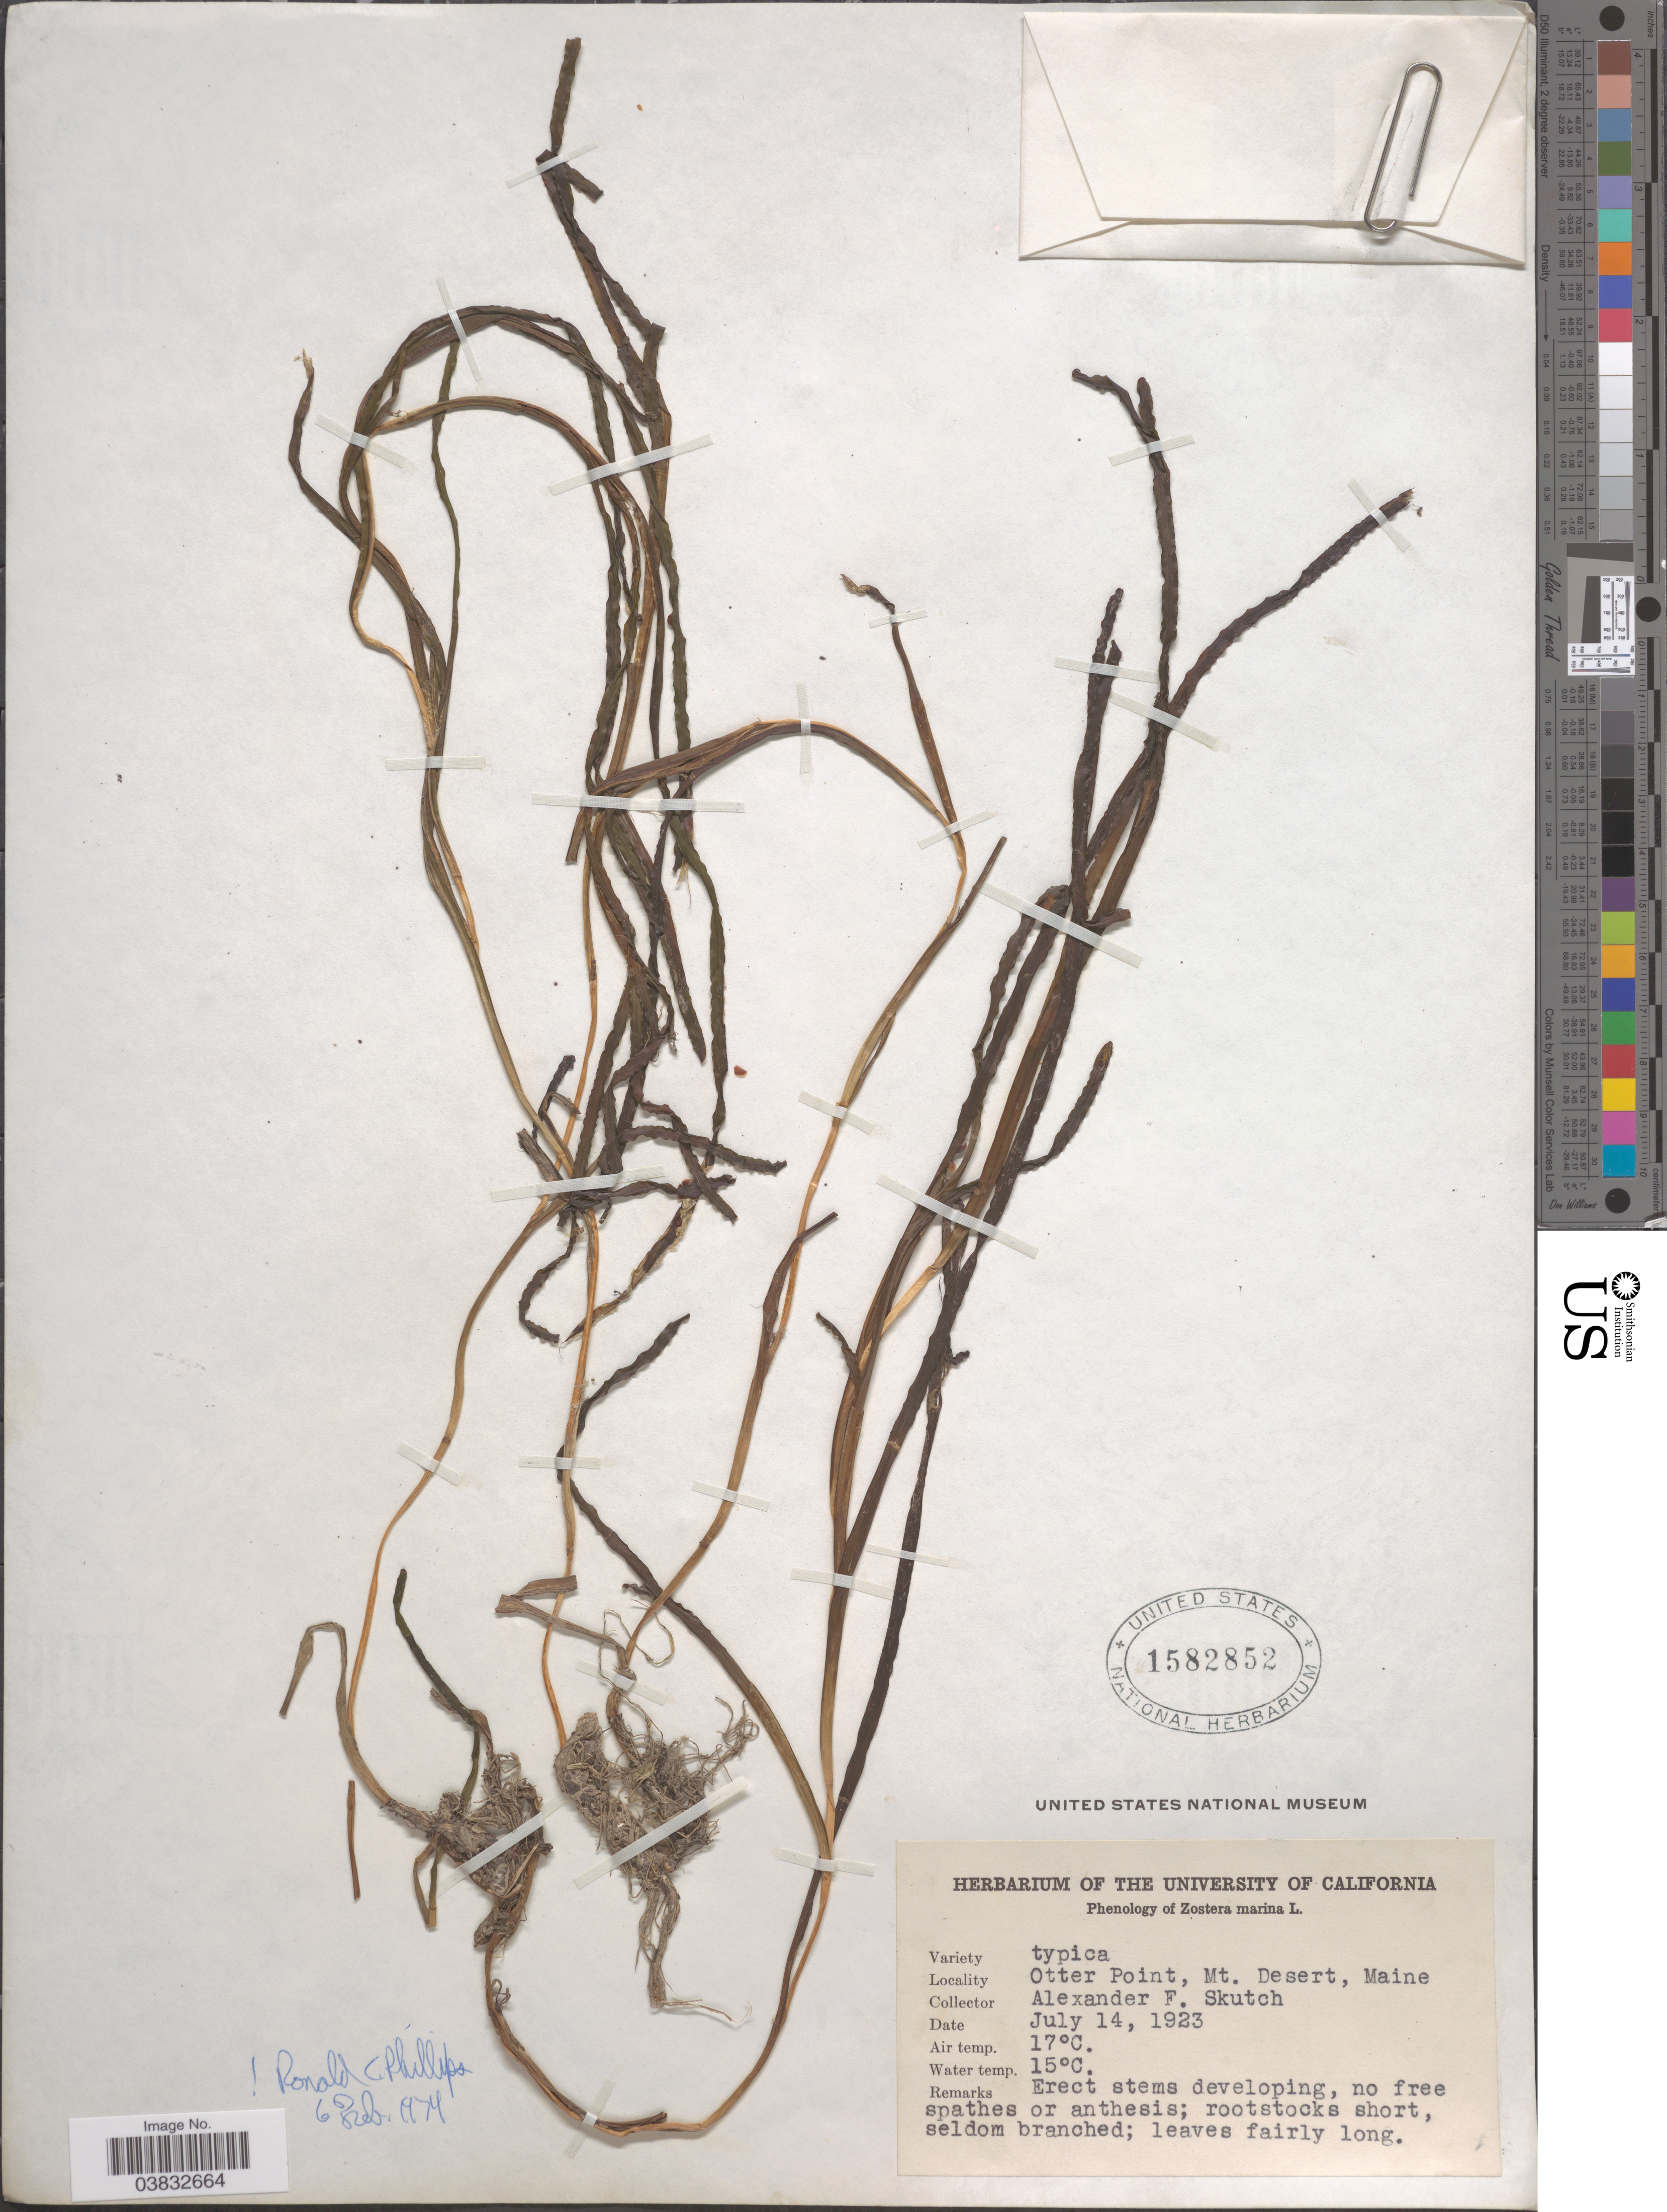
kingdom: Plantae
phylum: Tracheophyta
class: Liliopsida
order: Alismatales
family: Zosteraceae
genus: Zostera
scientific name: Zostera marina var. typica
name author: L.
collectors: A. F. Skutch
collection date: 1923-07-14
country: United States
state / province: Maine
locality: Otter Point, Mt. Desert.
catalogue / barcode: US 1582852